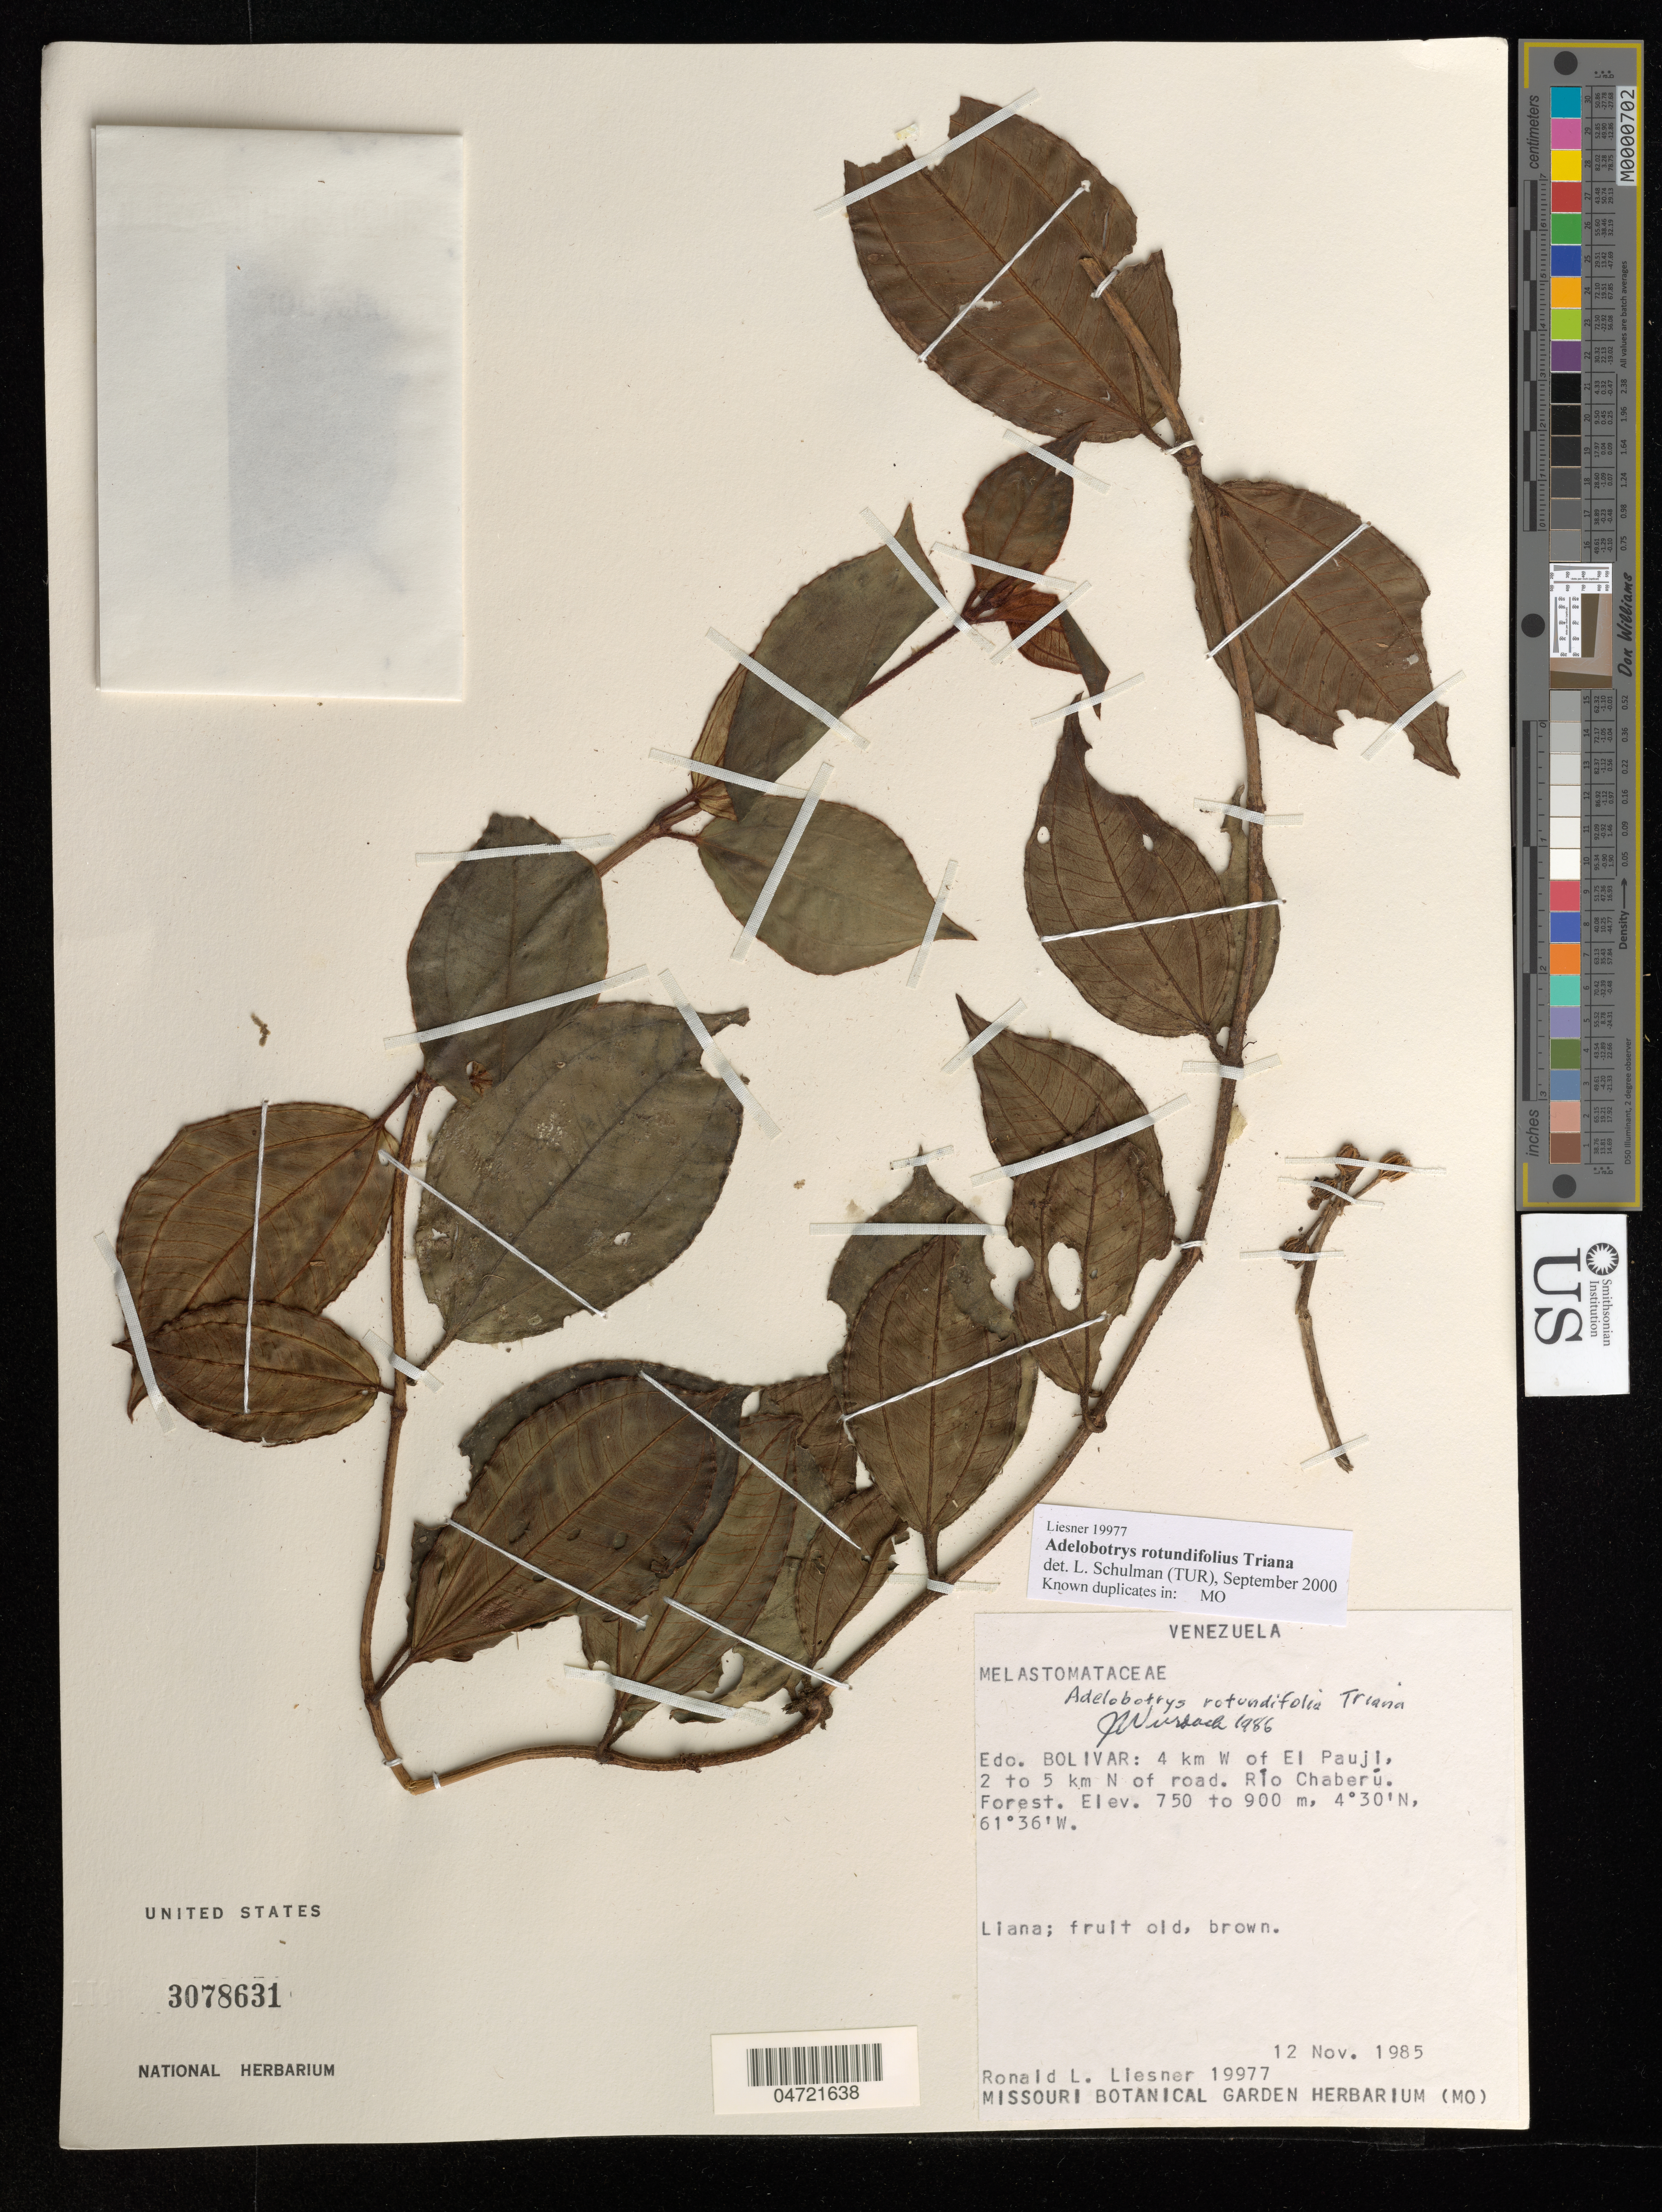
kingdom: Plantae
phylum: Tracheophyta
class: Magnoliopsida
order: Myrtales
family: Melastomataceae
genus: Adelobotrys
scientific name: Adelobotrys rotundifolia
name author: Triana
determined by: Schulman, Leif, (TUR), University of Turku (FINLAND)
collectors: R. L. Liesner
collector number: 19977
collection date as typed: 12-Nov-85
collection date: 1985-11-12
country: Venezuela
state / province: Bolívar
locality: El Pauji, 4 km W of; 2 to 5 km N of road; río Chaberú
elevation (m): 750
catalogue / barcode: US 3078631